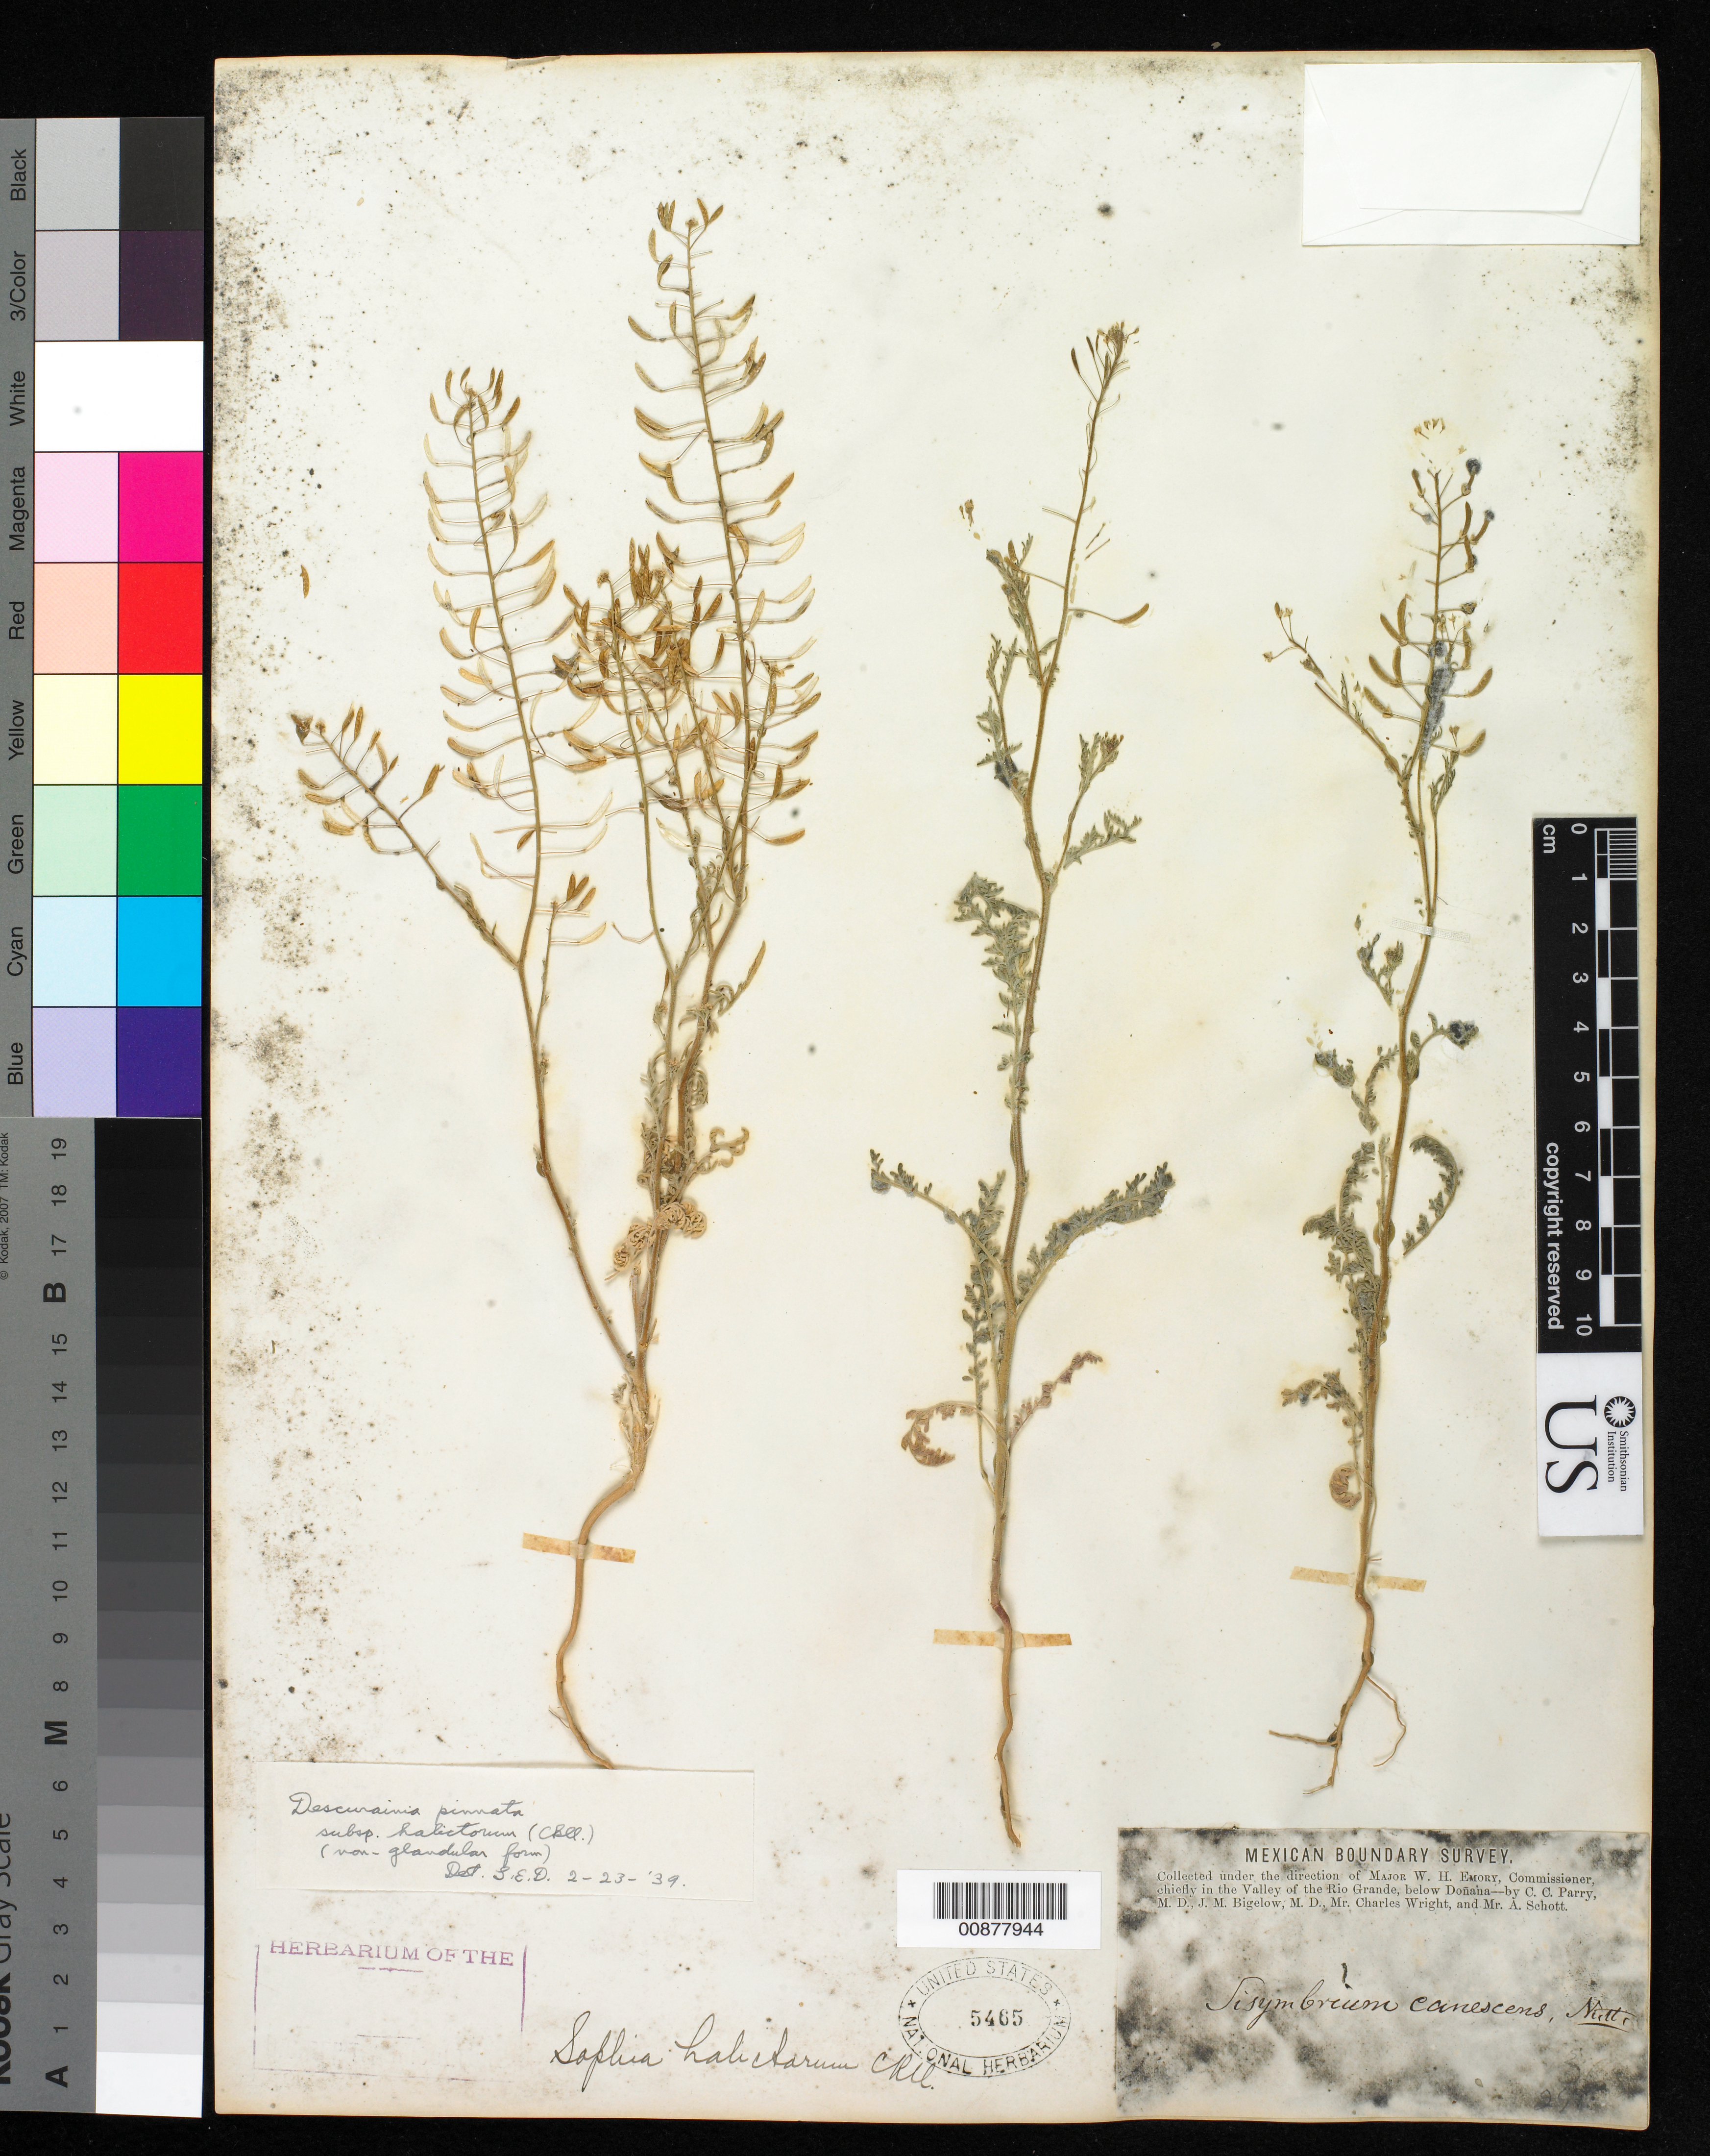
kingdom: Plantae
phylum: Tracheophyta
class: Magnoliopsida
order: Brassicales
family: Brassicaceae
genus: Descurainia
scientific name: Descurainia pinnata subsp. halictorum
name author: (Cockerell) Detling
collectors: C. C. Parry, J. M. Bigelow, C. Wright & A. C. V. Schott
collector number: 240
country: United States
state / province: New Mexico / Texas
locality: Valley of the Rio Grande, below Doñana.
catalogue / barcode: US 5465